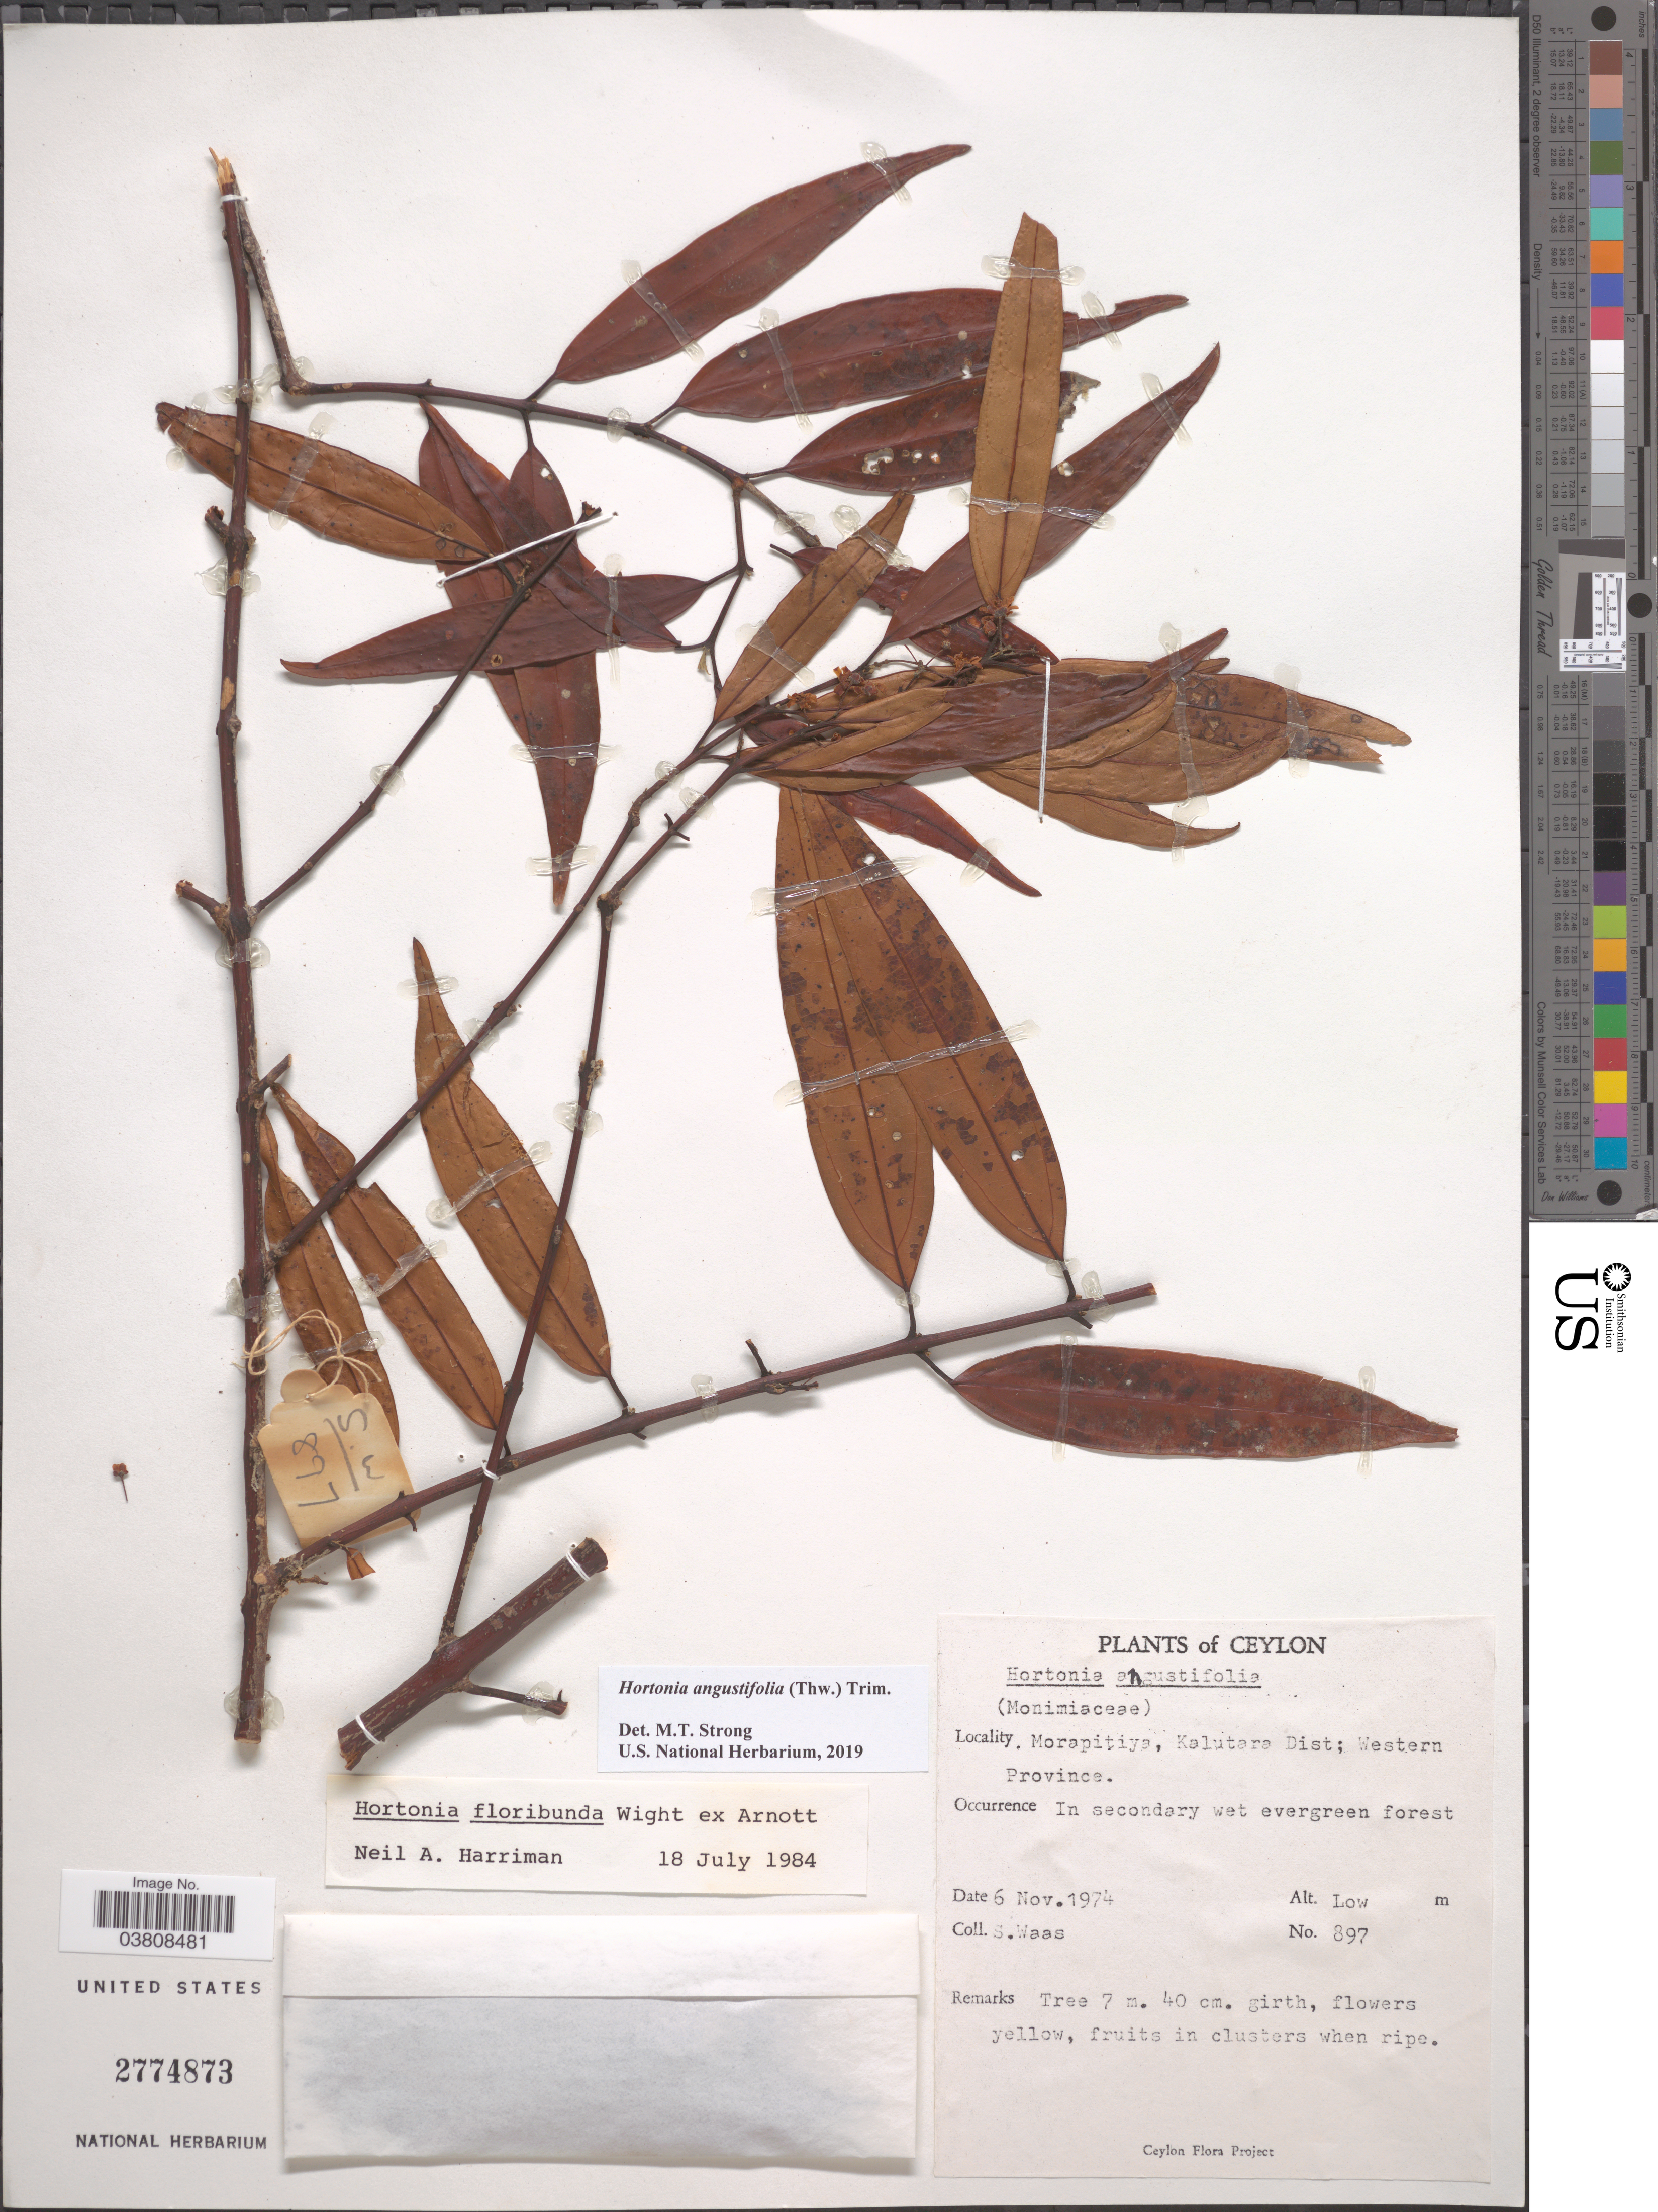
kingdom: Plantae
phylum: Tracheophyta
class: Magnoliopsida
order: Laurales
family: Monimiaceae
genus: Hortonia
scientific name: Hortonia angustifolia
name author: Trimen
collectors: S. Waas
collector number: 897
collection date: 1974-11-06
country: Sri Lanka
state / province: Western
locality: Ceylon. Morapitiya, Kalutara Dist; In secondary wet evergreen forest.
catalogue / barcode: US 2774873